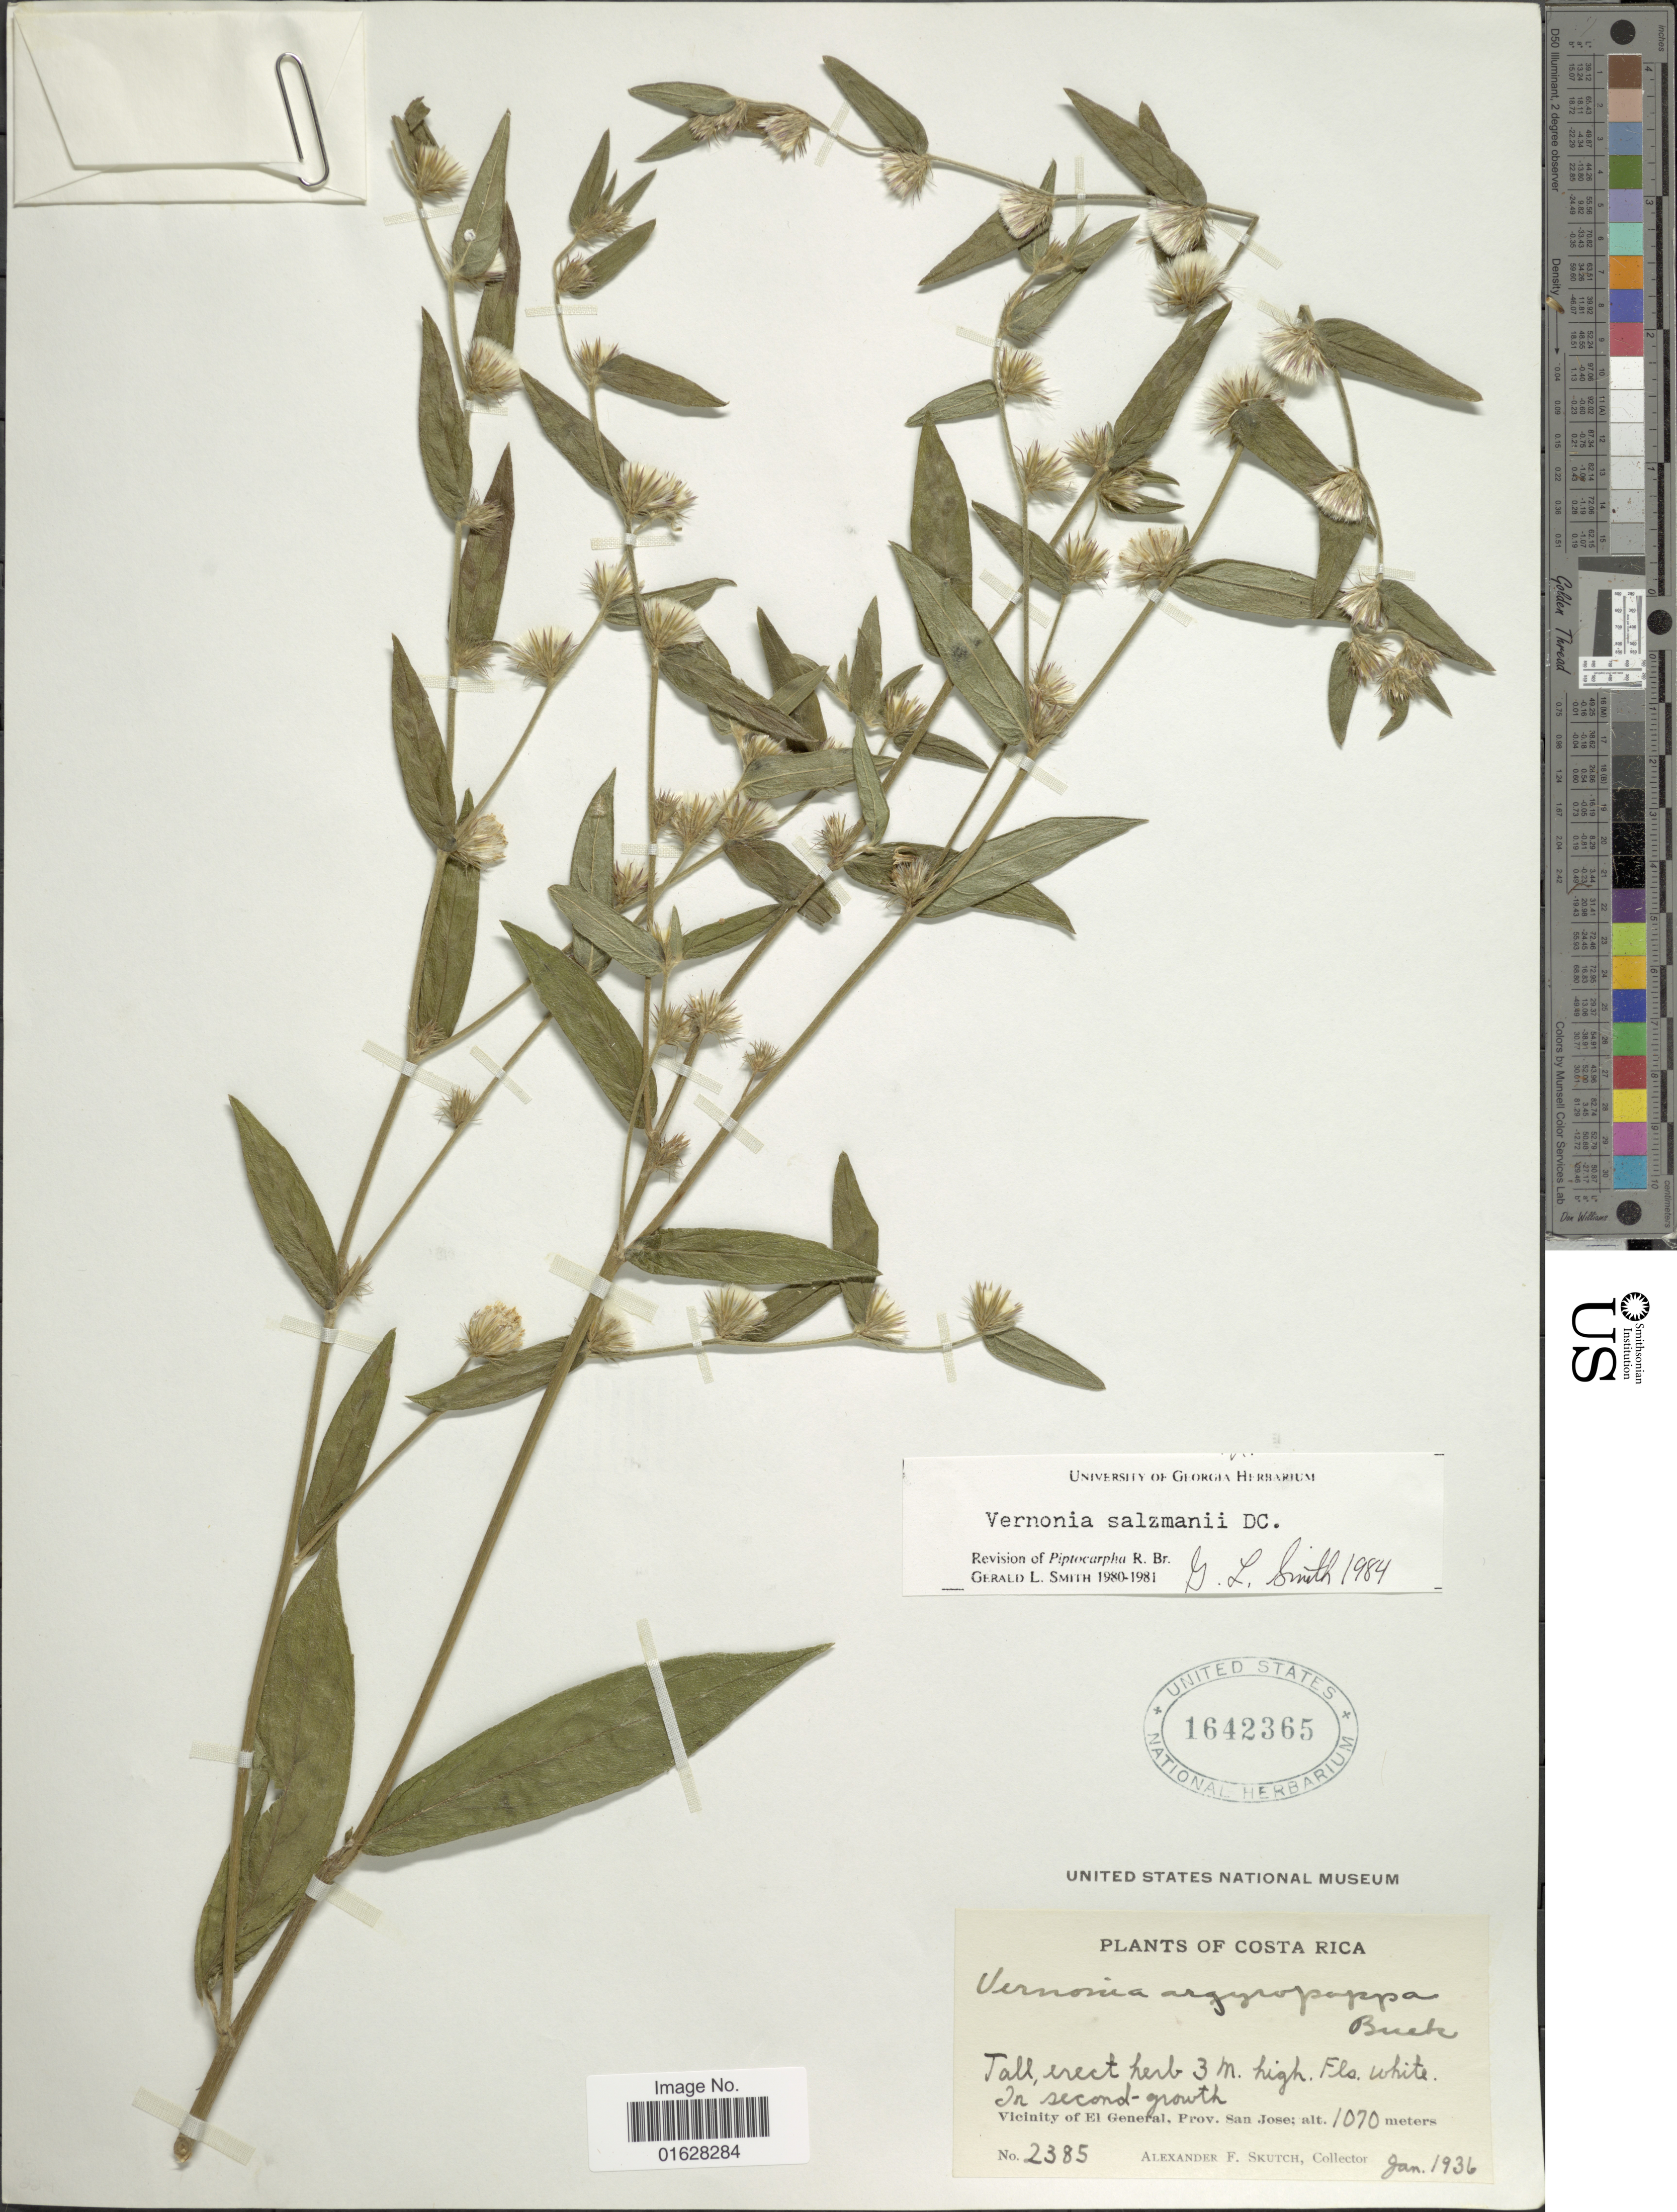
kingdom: Plantae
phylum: Tracheophyta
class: Magnoliopsida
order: Asterales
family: Asteraceae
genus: Lepidaploa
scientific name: Lepidaploa salzmannii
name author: (DC.) H. Rob.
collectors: A. F. Skutch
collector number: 2385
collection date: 1936-01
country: Costa Rica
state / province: San José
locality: Vicinity of El General, Prov. San Jose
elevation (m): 1070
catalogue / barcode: US 1642365